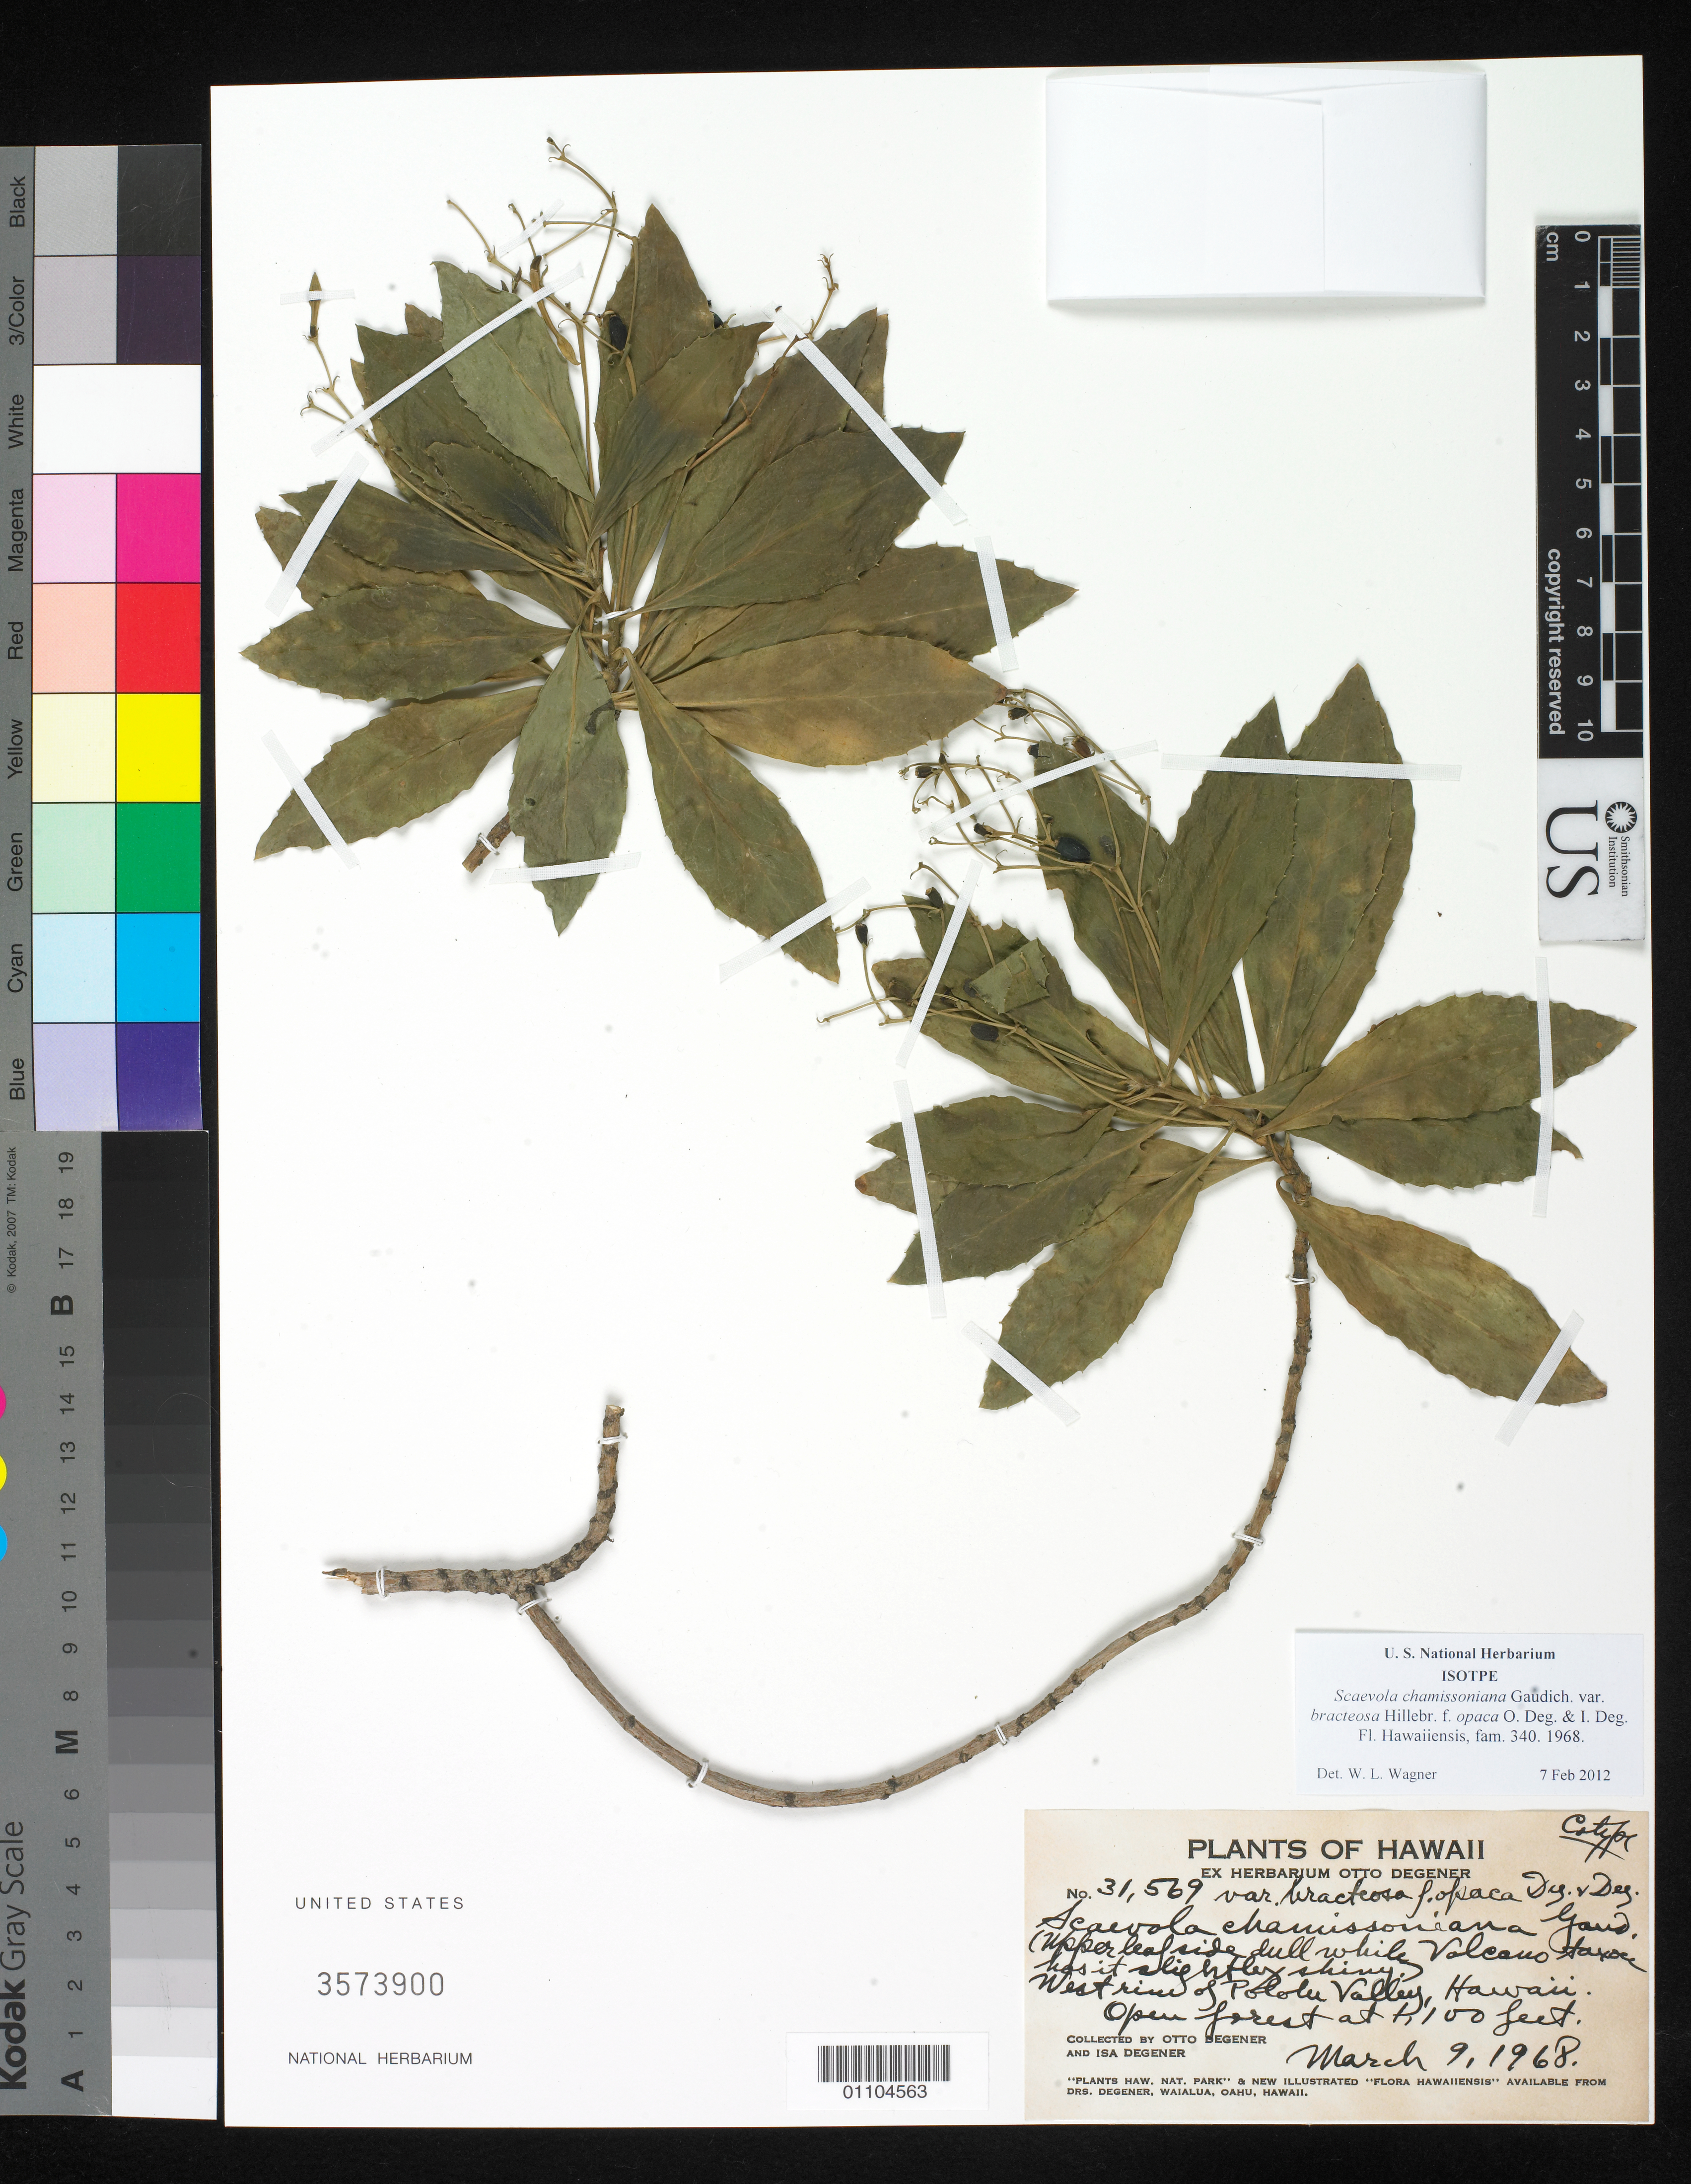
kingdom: Plantae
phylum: Tracheophyta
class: Magnoliopsida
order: Asterales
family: Goodeniaceae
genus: Scaevola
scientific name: Scaevola chamissoniana f. opaca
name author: O. Deg. & I. Deg.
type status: Isotype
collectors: O. Degener & I. Degener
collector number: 31569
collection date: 1968-03-09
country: United States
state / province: Hawaii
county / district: Hawaii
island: Hawaii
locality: West rim of Pololu Valley, Hawaii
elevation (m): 335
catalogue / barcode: US 3573900